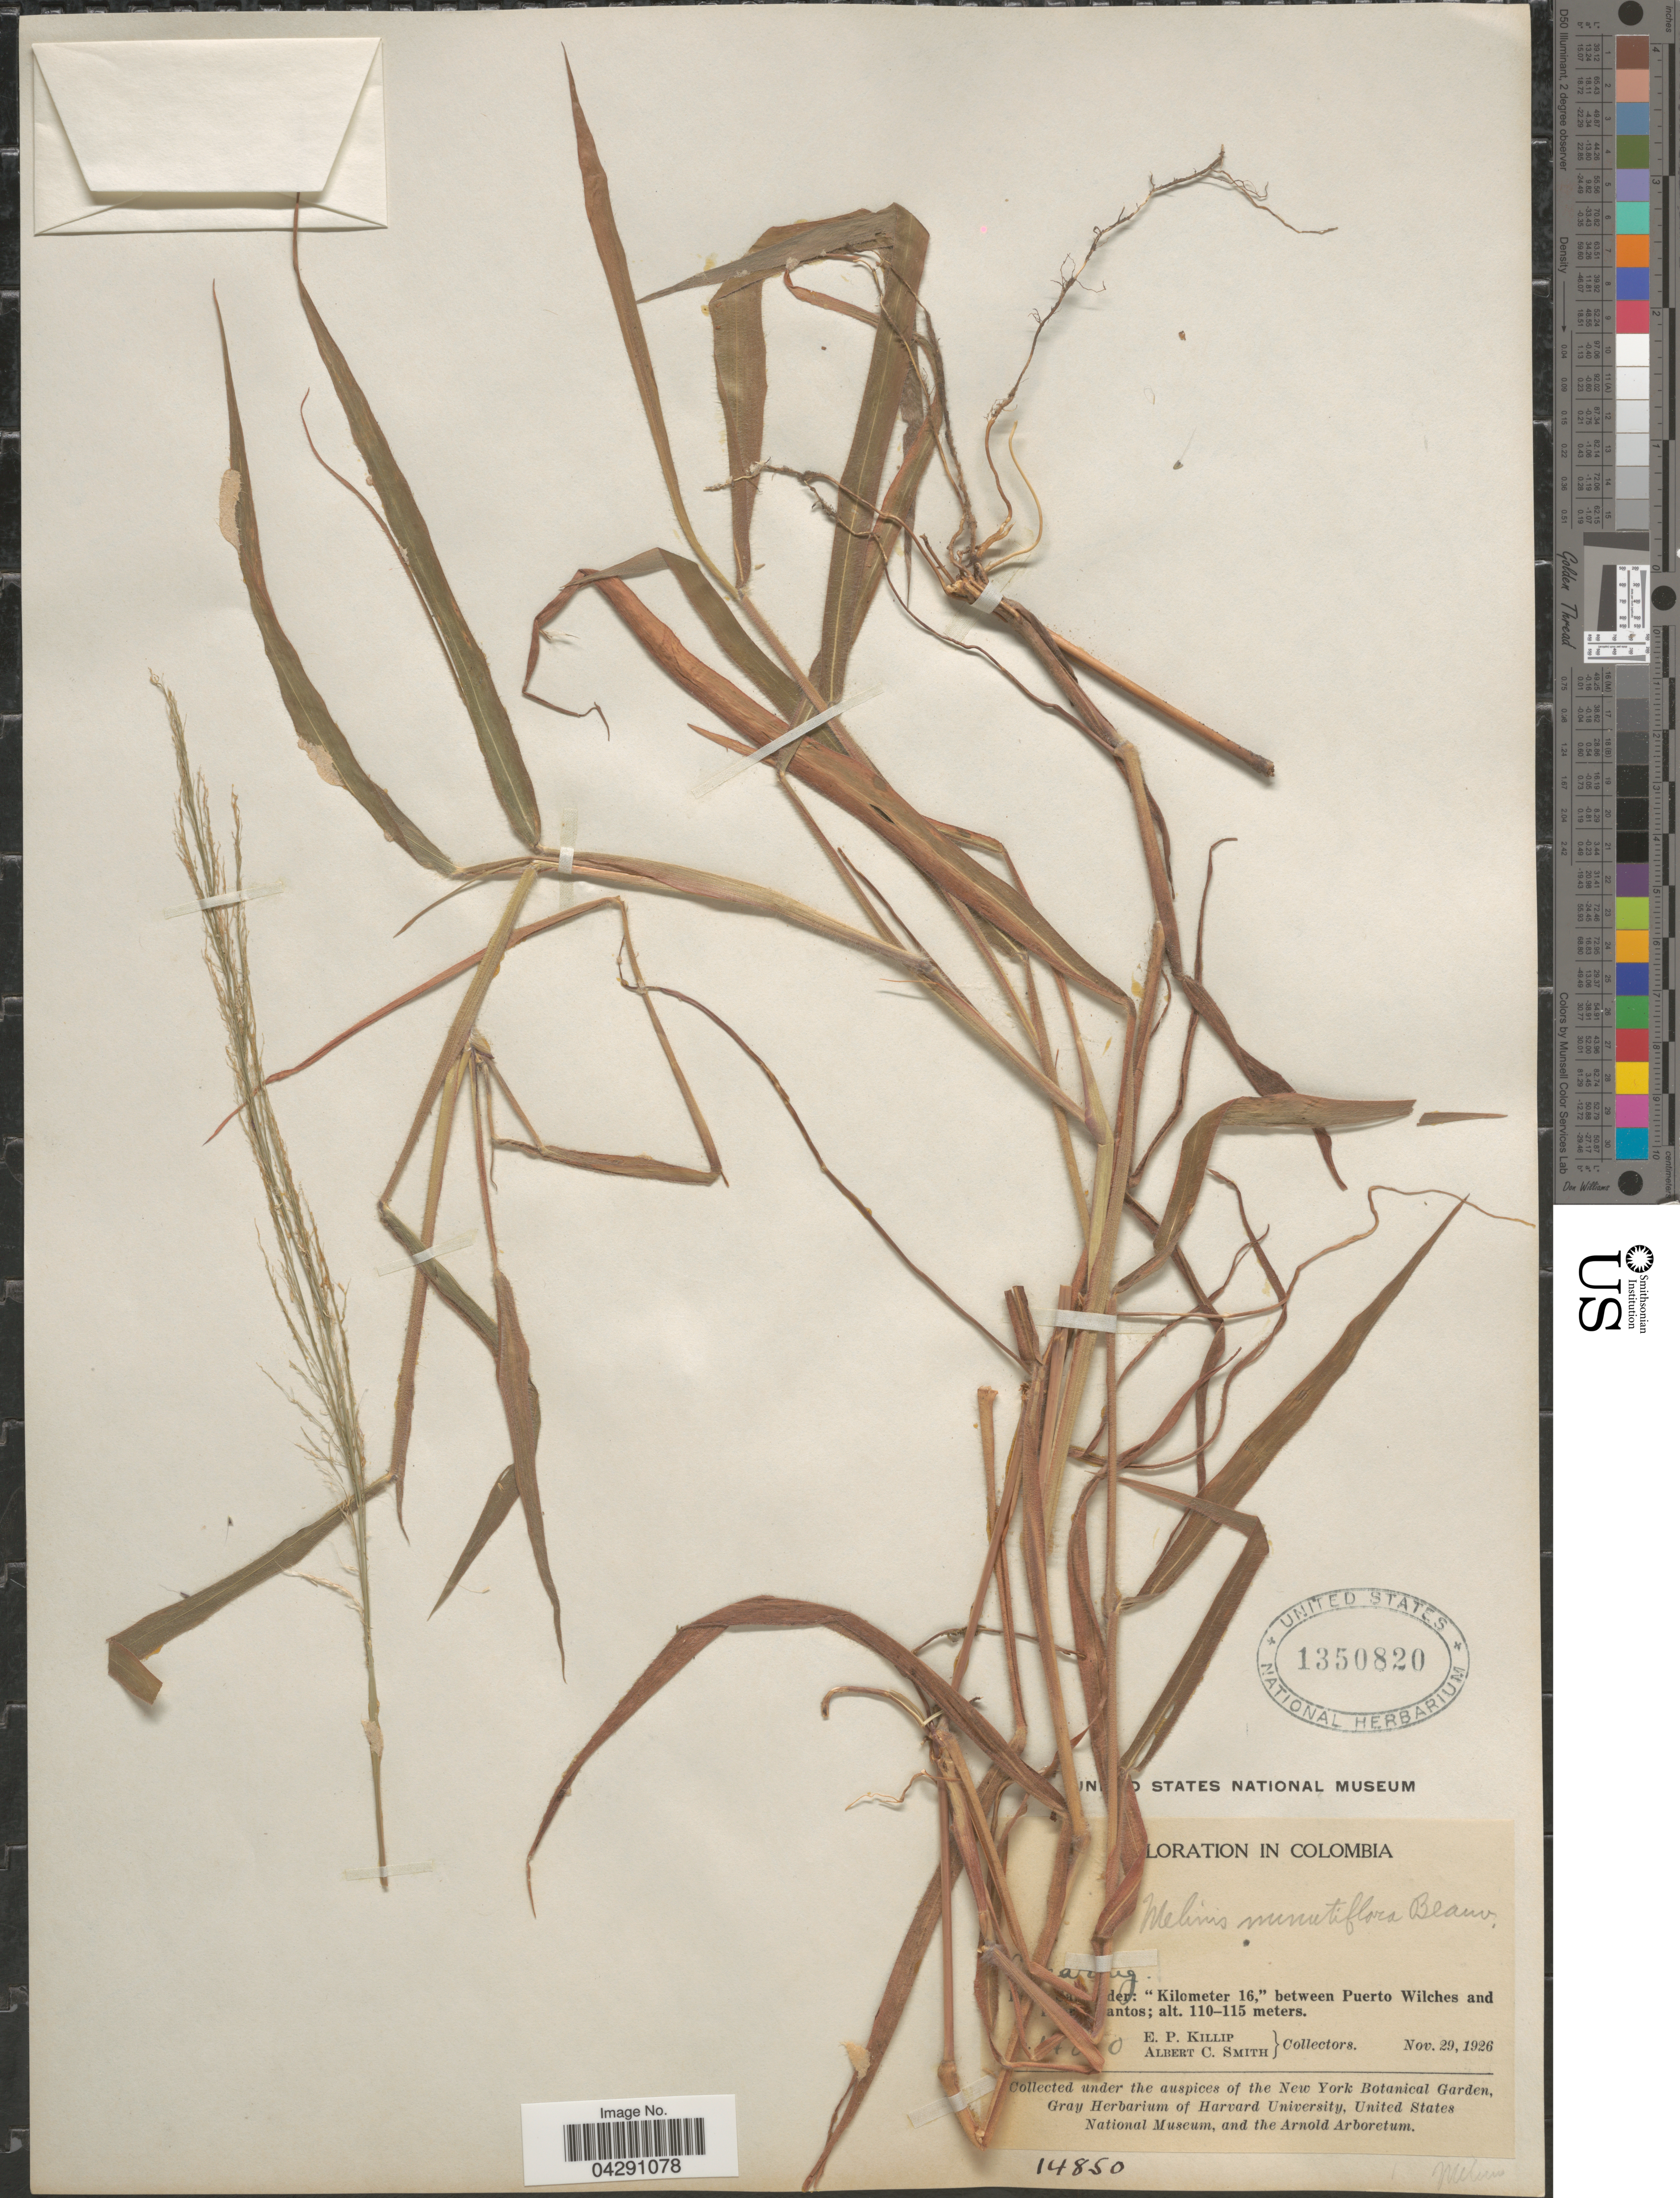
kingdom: Plantae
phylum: Tracheophyta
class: Liliopsida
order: Poales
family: Poaceae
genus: Melinis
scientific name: Melinis minutiflora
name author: P. Beauv.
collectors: E. P. Killip & A. C. Smith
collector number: !0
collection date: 1926-11-29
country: Colombia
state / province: Santander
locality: "Kilometer 16," between Puerto Wilches and Puerto Santos.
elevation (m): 110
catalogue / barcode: US 1350820